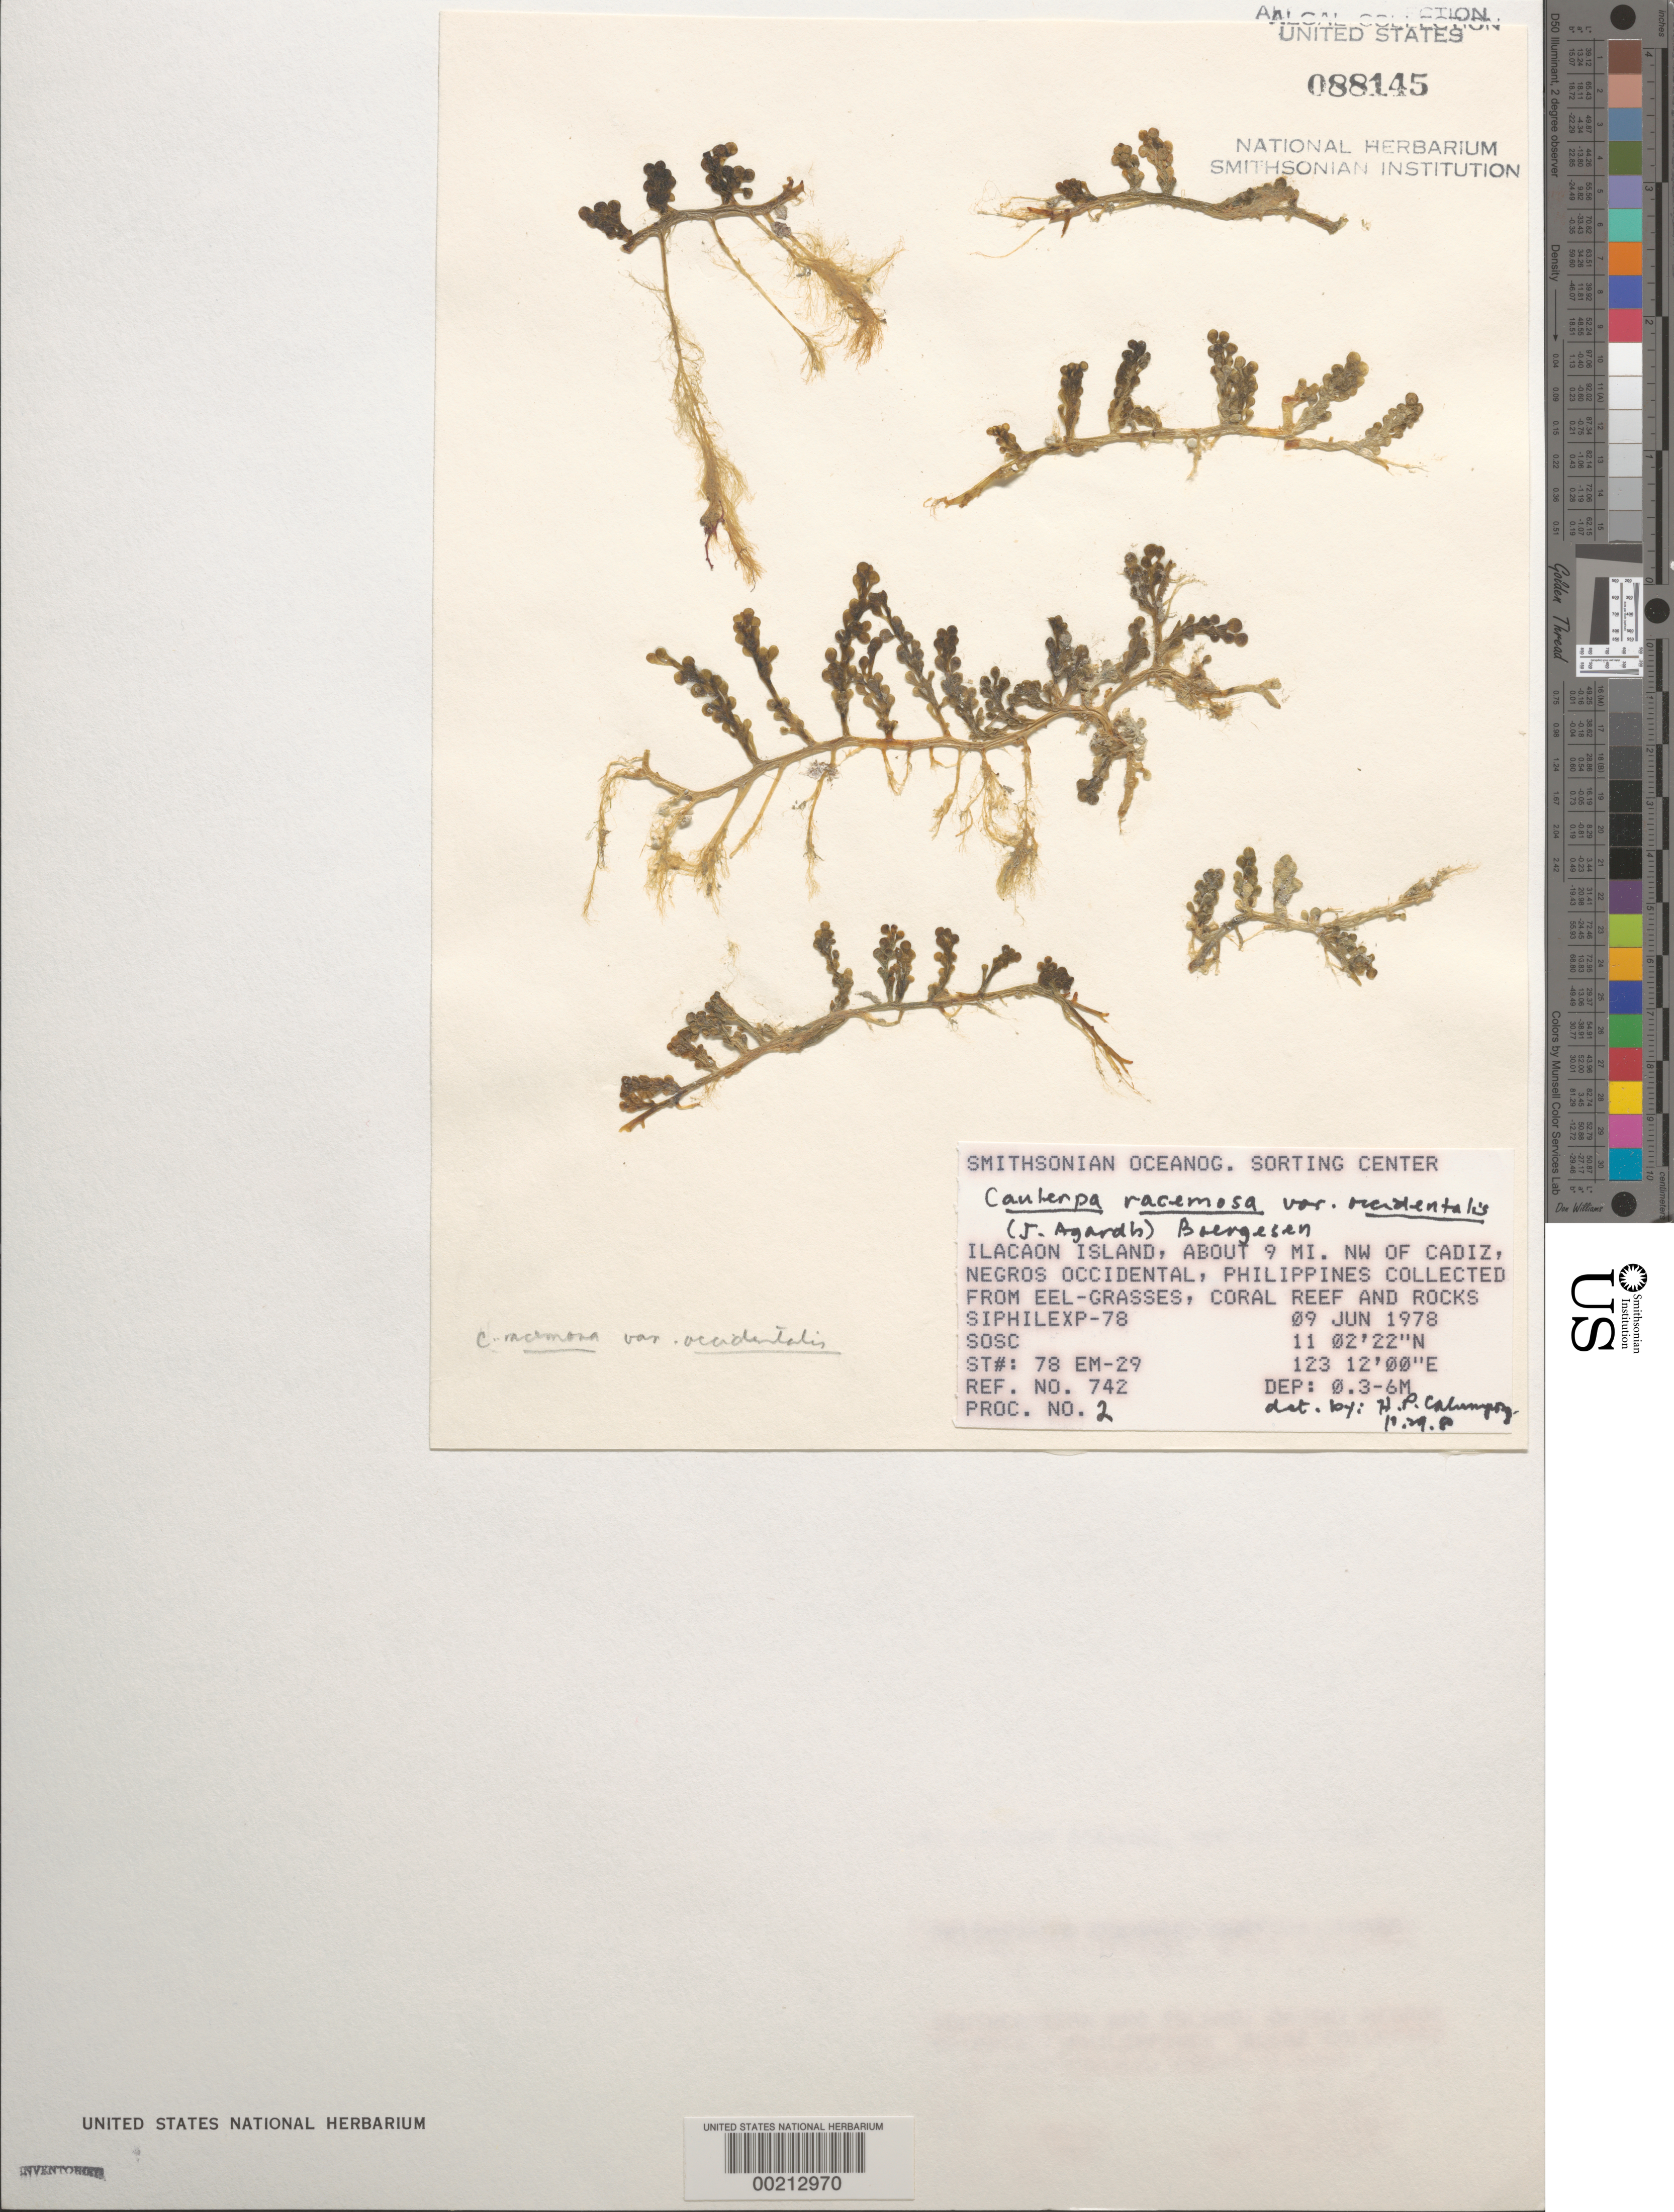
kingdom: Plantae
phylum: Chlorophyta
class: Ulvophyceae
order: Bryopsidales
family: Caulerpaceae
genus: Caulerpa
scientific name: Caulerpa racemosa var. occidentalis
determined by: Calumpong, H. P.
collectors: SOSC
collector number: Station 78 Em-29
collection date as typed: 09 Jun 1978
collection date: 1978-06-09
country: Philippines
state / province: Western Visayas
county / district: Negros Occidental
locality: Ilacaon island, northwest of cadiz, negros occidental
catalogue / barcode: US 88145